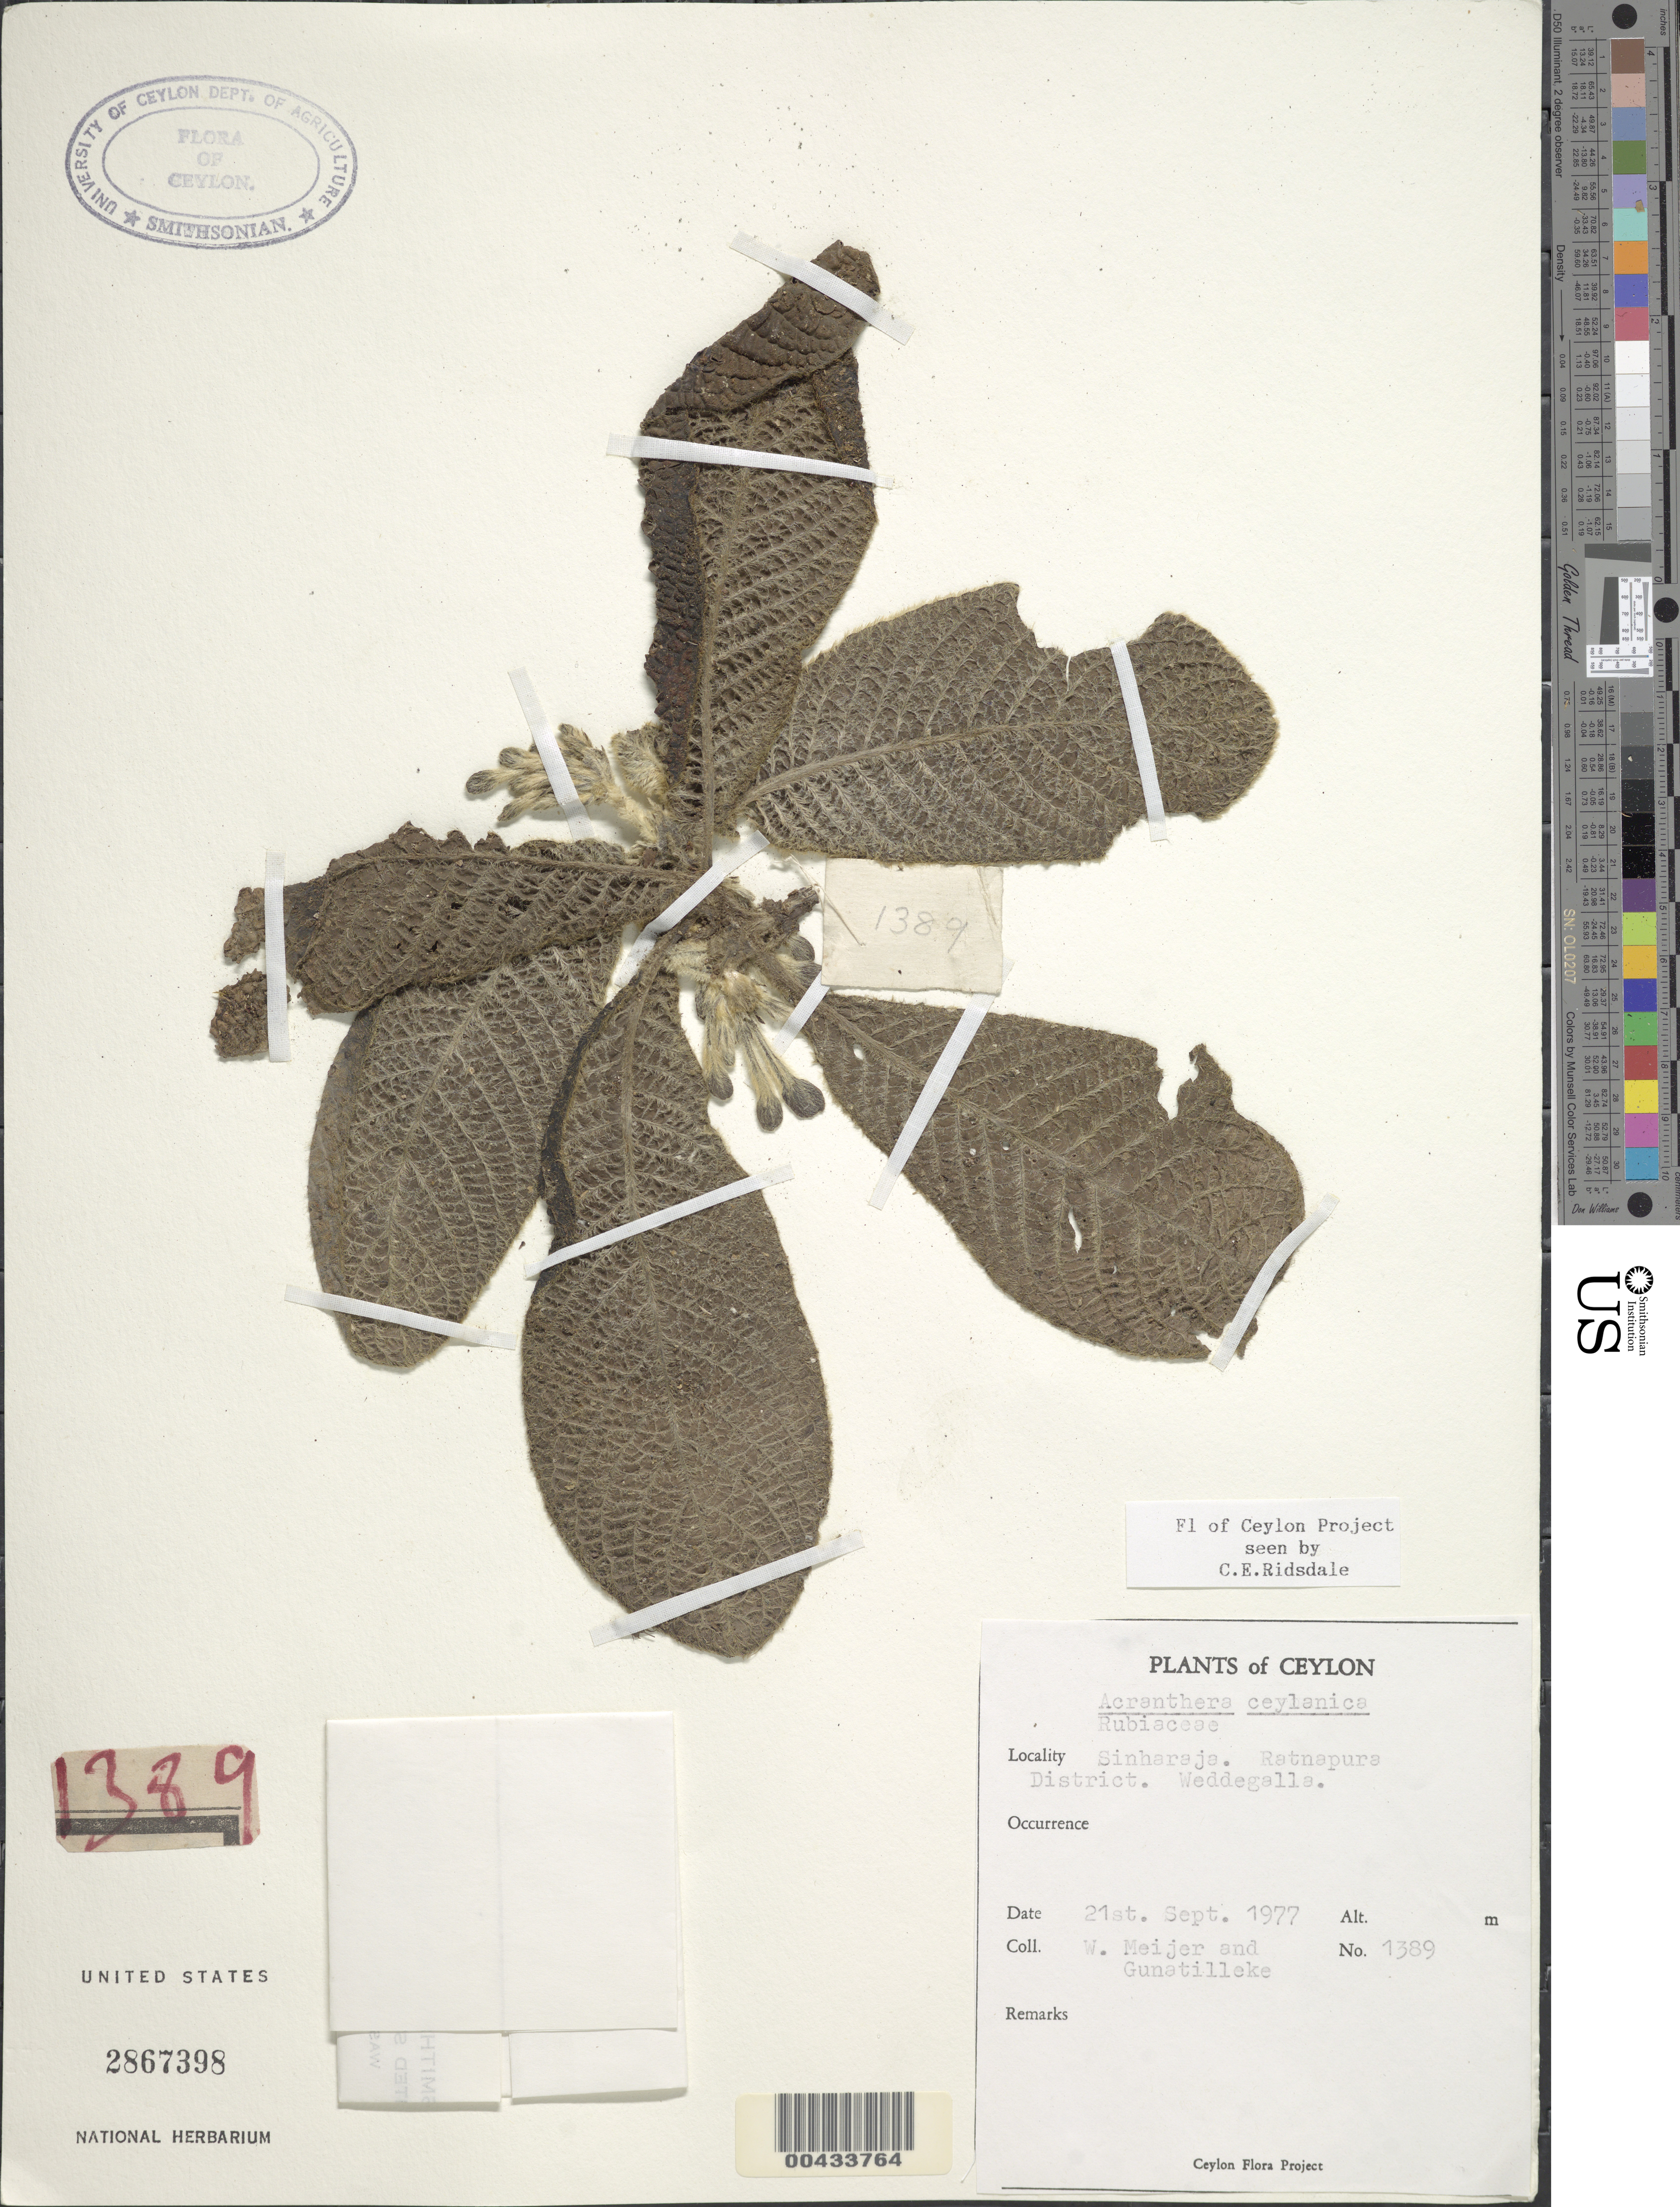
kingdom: Plantae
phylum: Tracheophyta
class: Magnoliopsida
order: Gentianales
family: Rubiaceae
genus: Acranthera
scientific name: Acranthera ceylanica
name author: Arn. ex Meisn.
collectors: W. Meijer & -- Gunatilleke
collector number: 1389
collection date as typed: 21 Sep 1977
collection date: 1977-09-21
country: Sri Lanka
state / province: Sabaragamuwa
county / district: Ratnapura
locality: Sinharaja, Weddegalla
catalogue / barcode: US 2867398